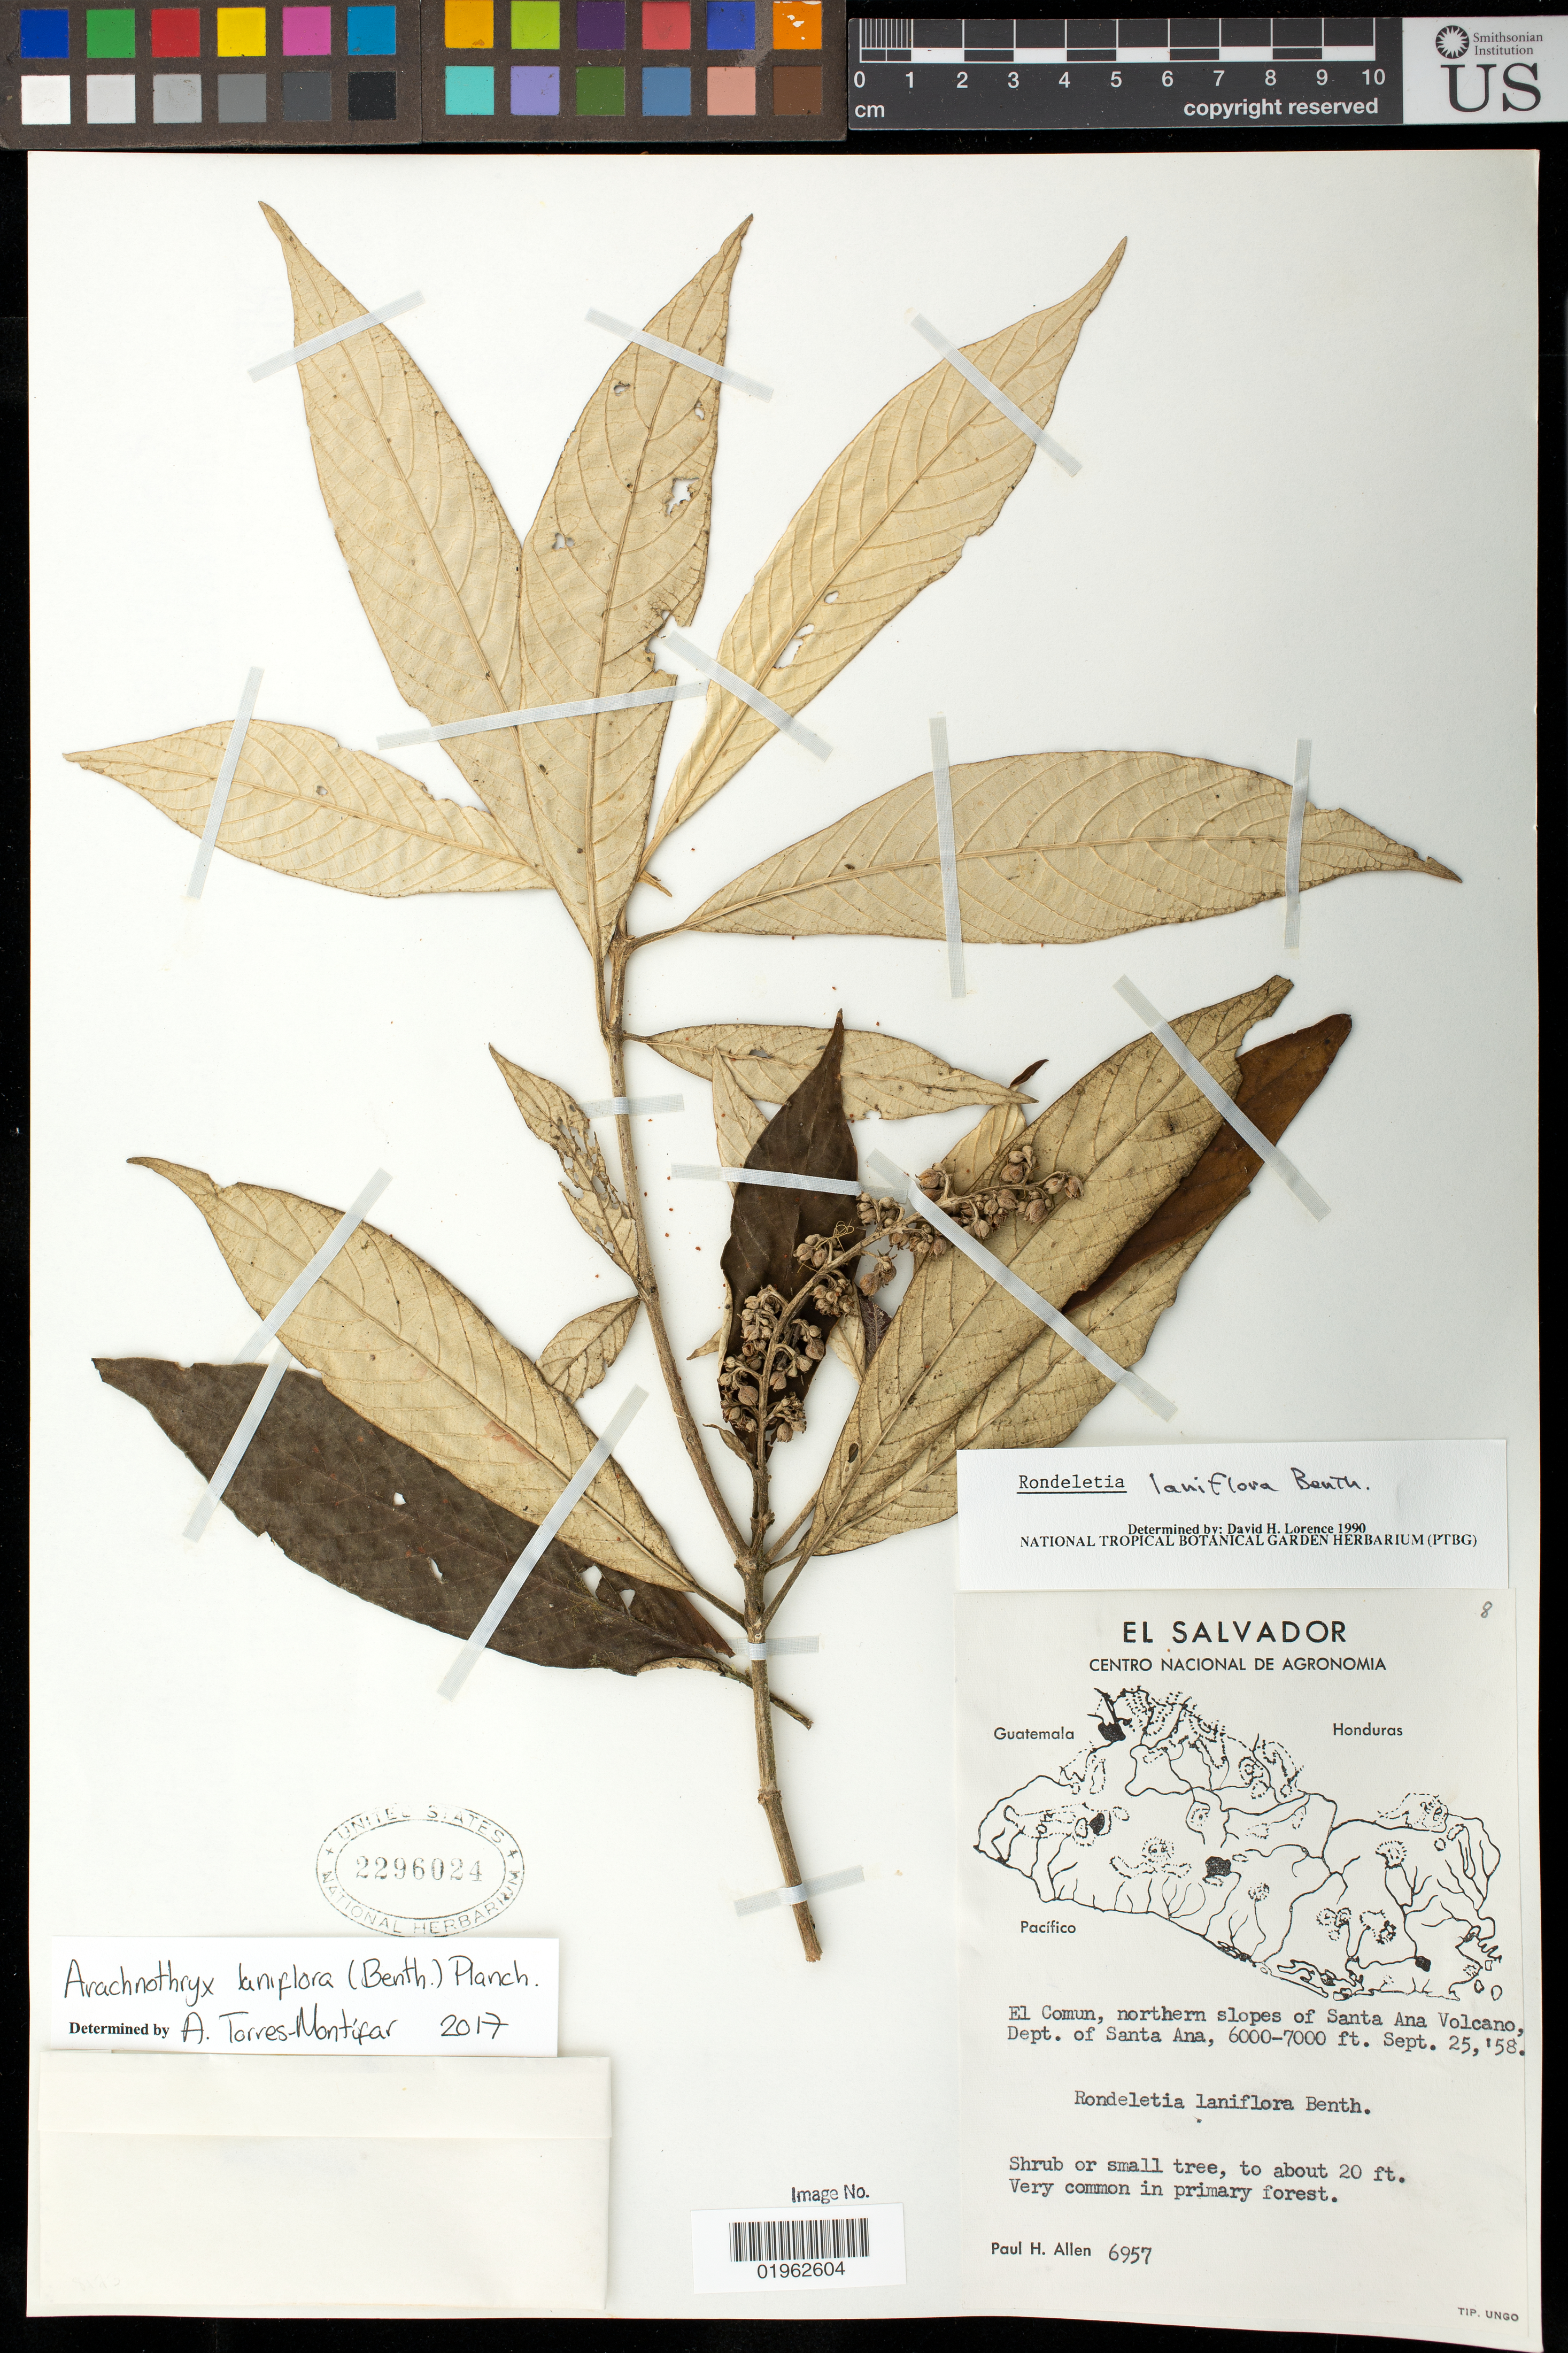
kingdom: Plantae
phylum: Tracheophyta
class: Magnoliopsida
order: Gentianales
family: Rubiaceae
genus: Arachnothryx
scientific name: Arachnothryx laniflora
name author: (Benth.) Planch.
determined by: Torres Montufar, J. A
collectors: P. H. Allen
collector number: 6957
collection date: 1958-09-25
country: El Salvador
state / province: Santa Ana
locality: Northern slopes of Santa Ana Volcano, area known locally as "El Comun".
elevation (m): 1829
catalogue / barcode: US 2296024